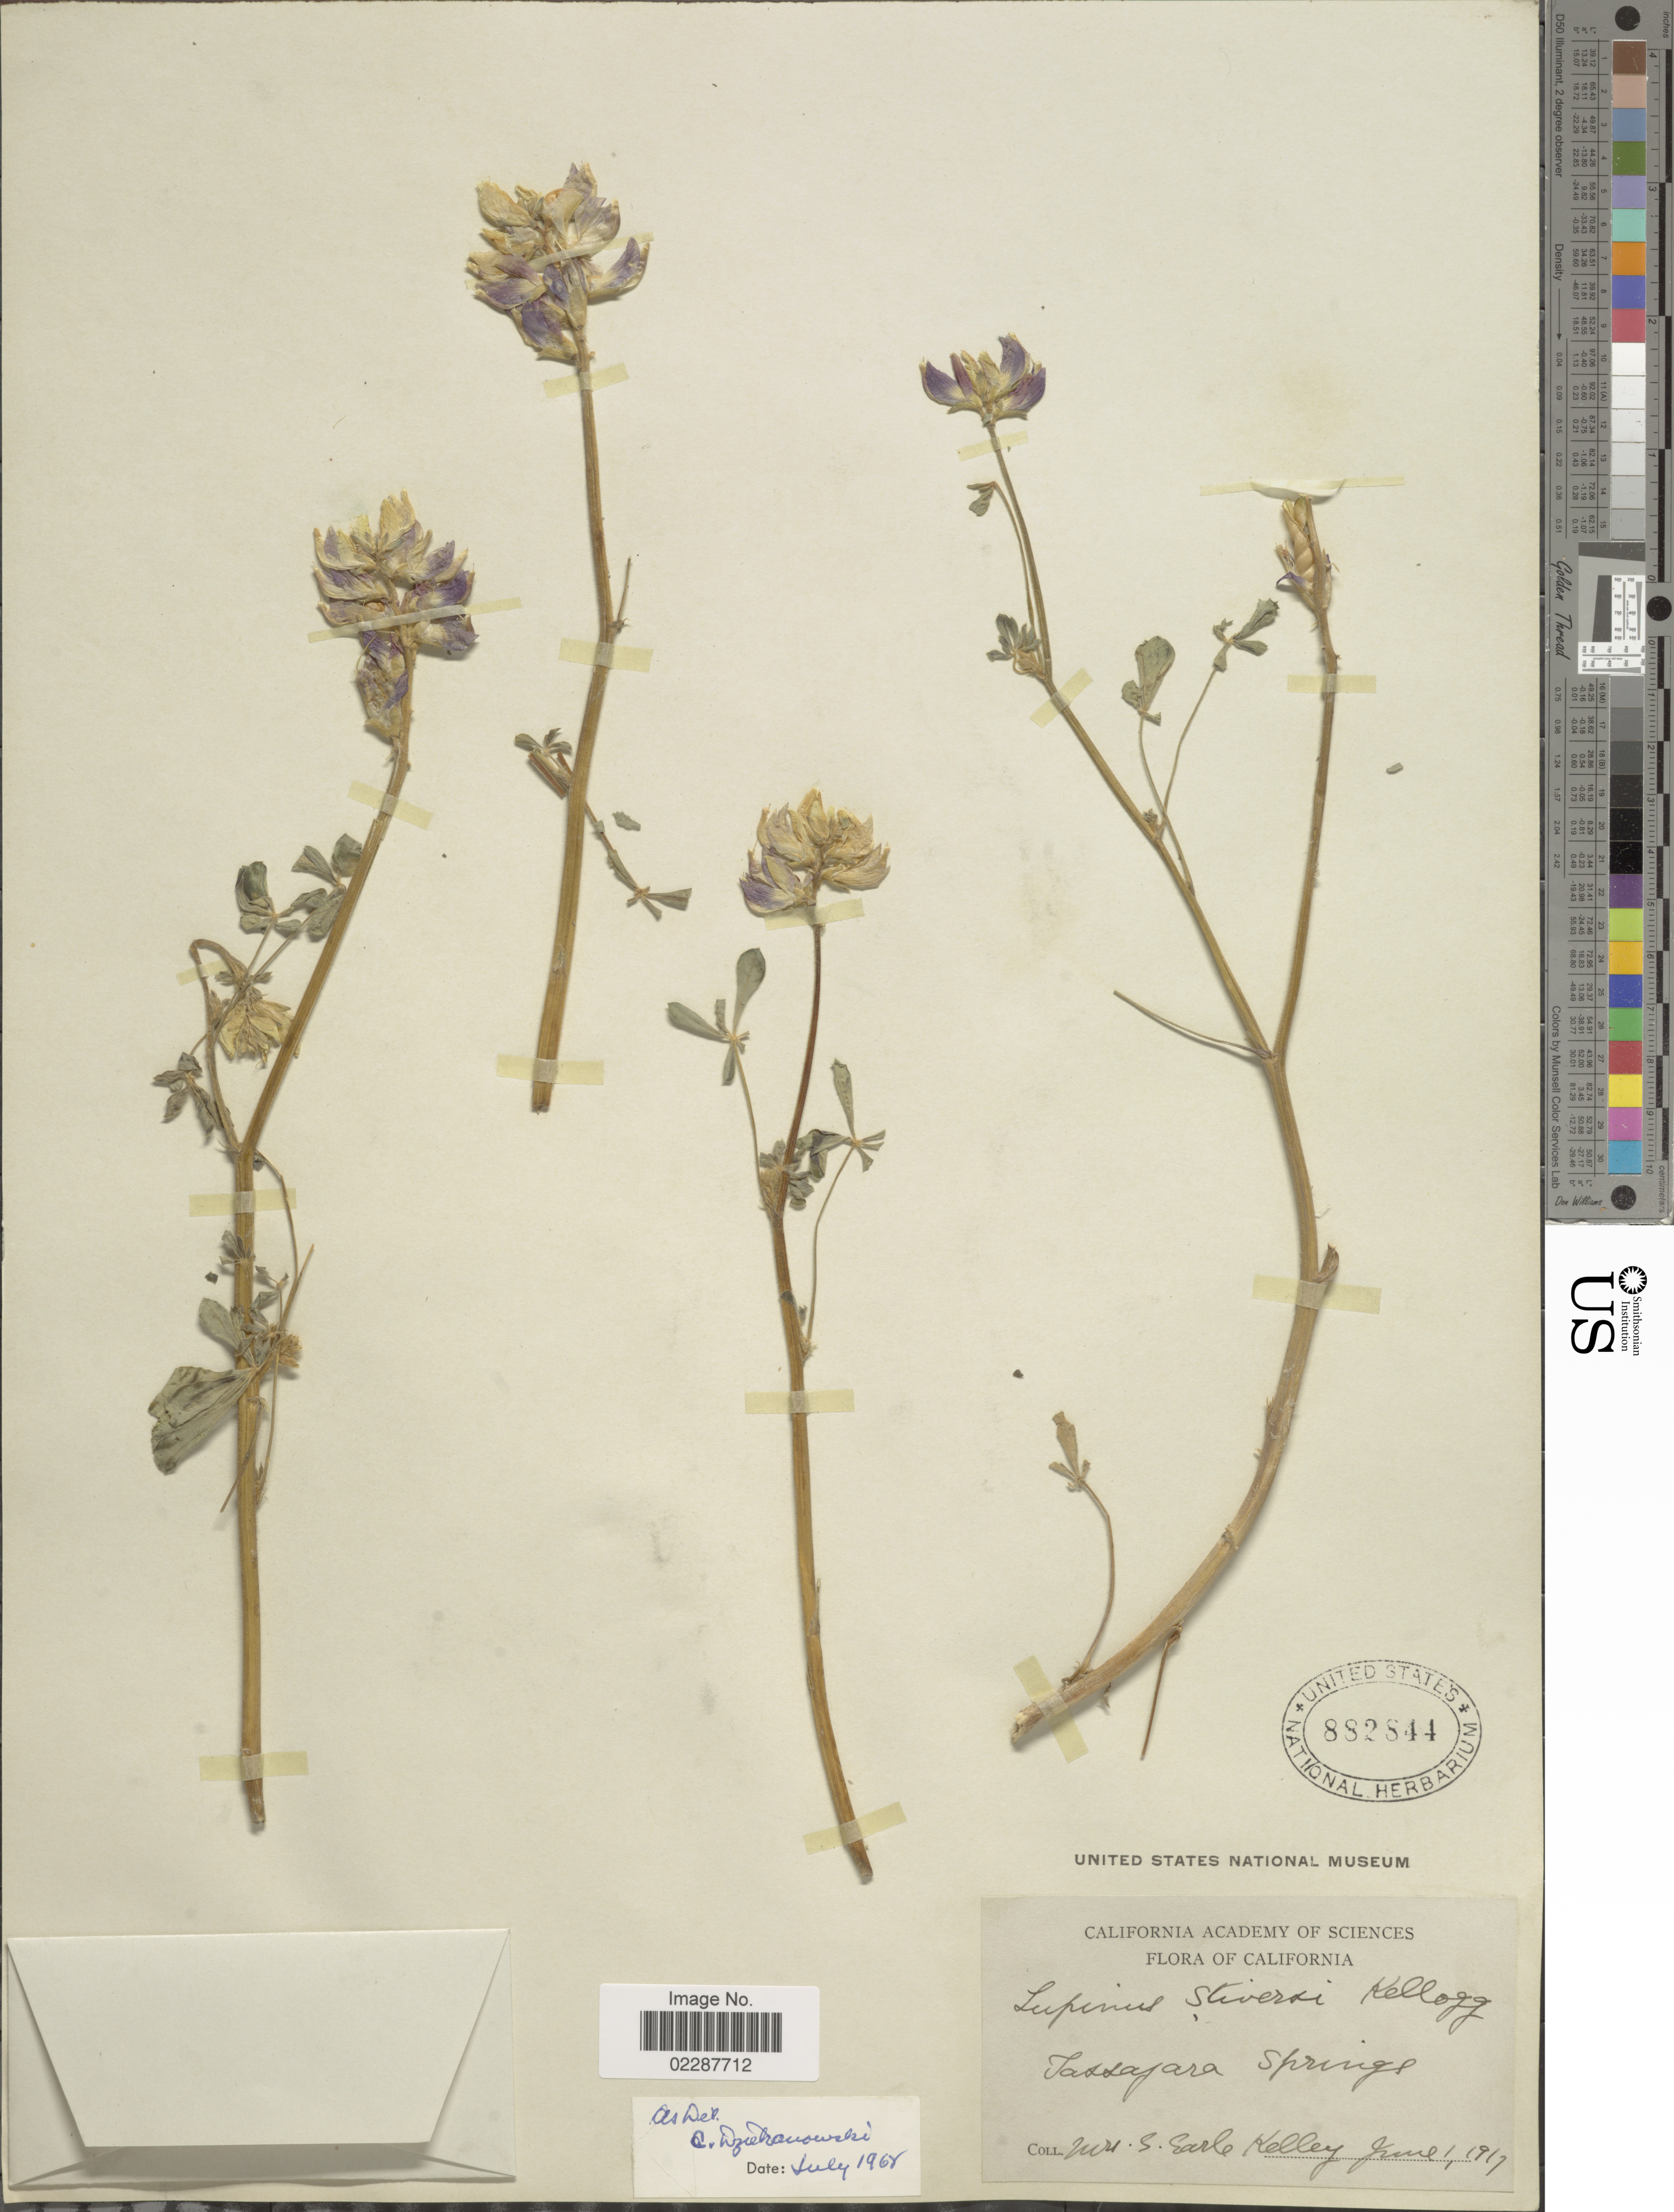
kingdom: Plantae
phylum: Tracheophyta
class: Magnoliopsida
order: Fabales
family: Fabaceae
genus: Lupinus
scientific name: Lupinus stiversii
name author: Kellogg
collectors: G. Kelly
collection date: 1917-06-01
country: United States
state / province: California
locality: Tassajara Springs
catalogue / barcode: US 882844